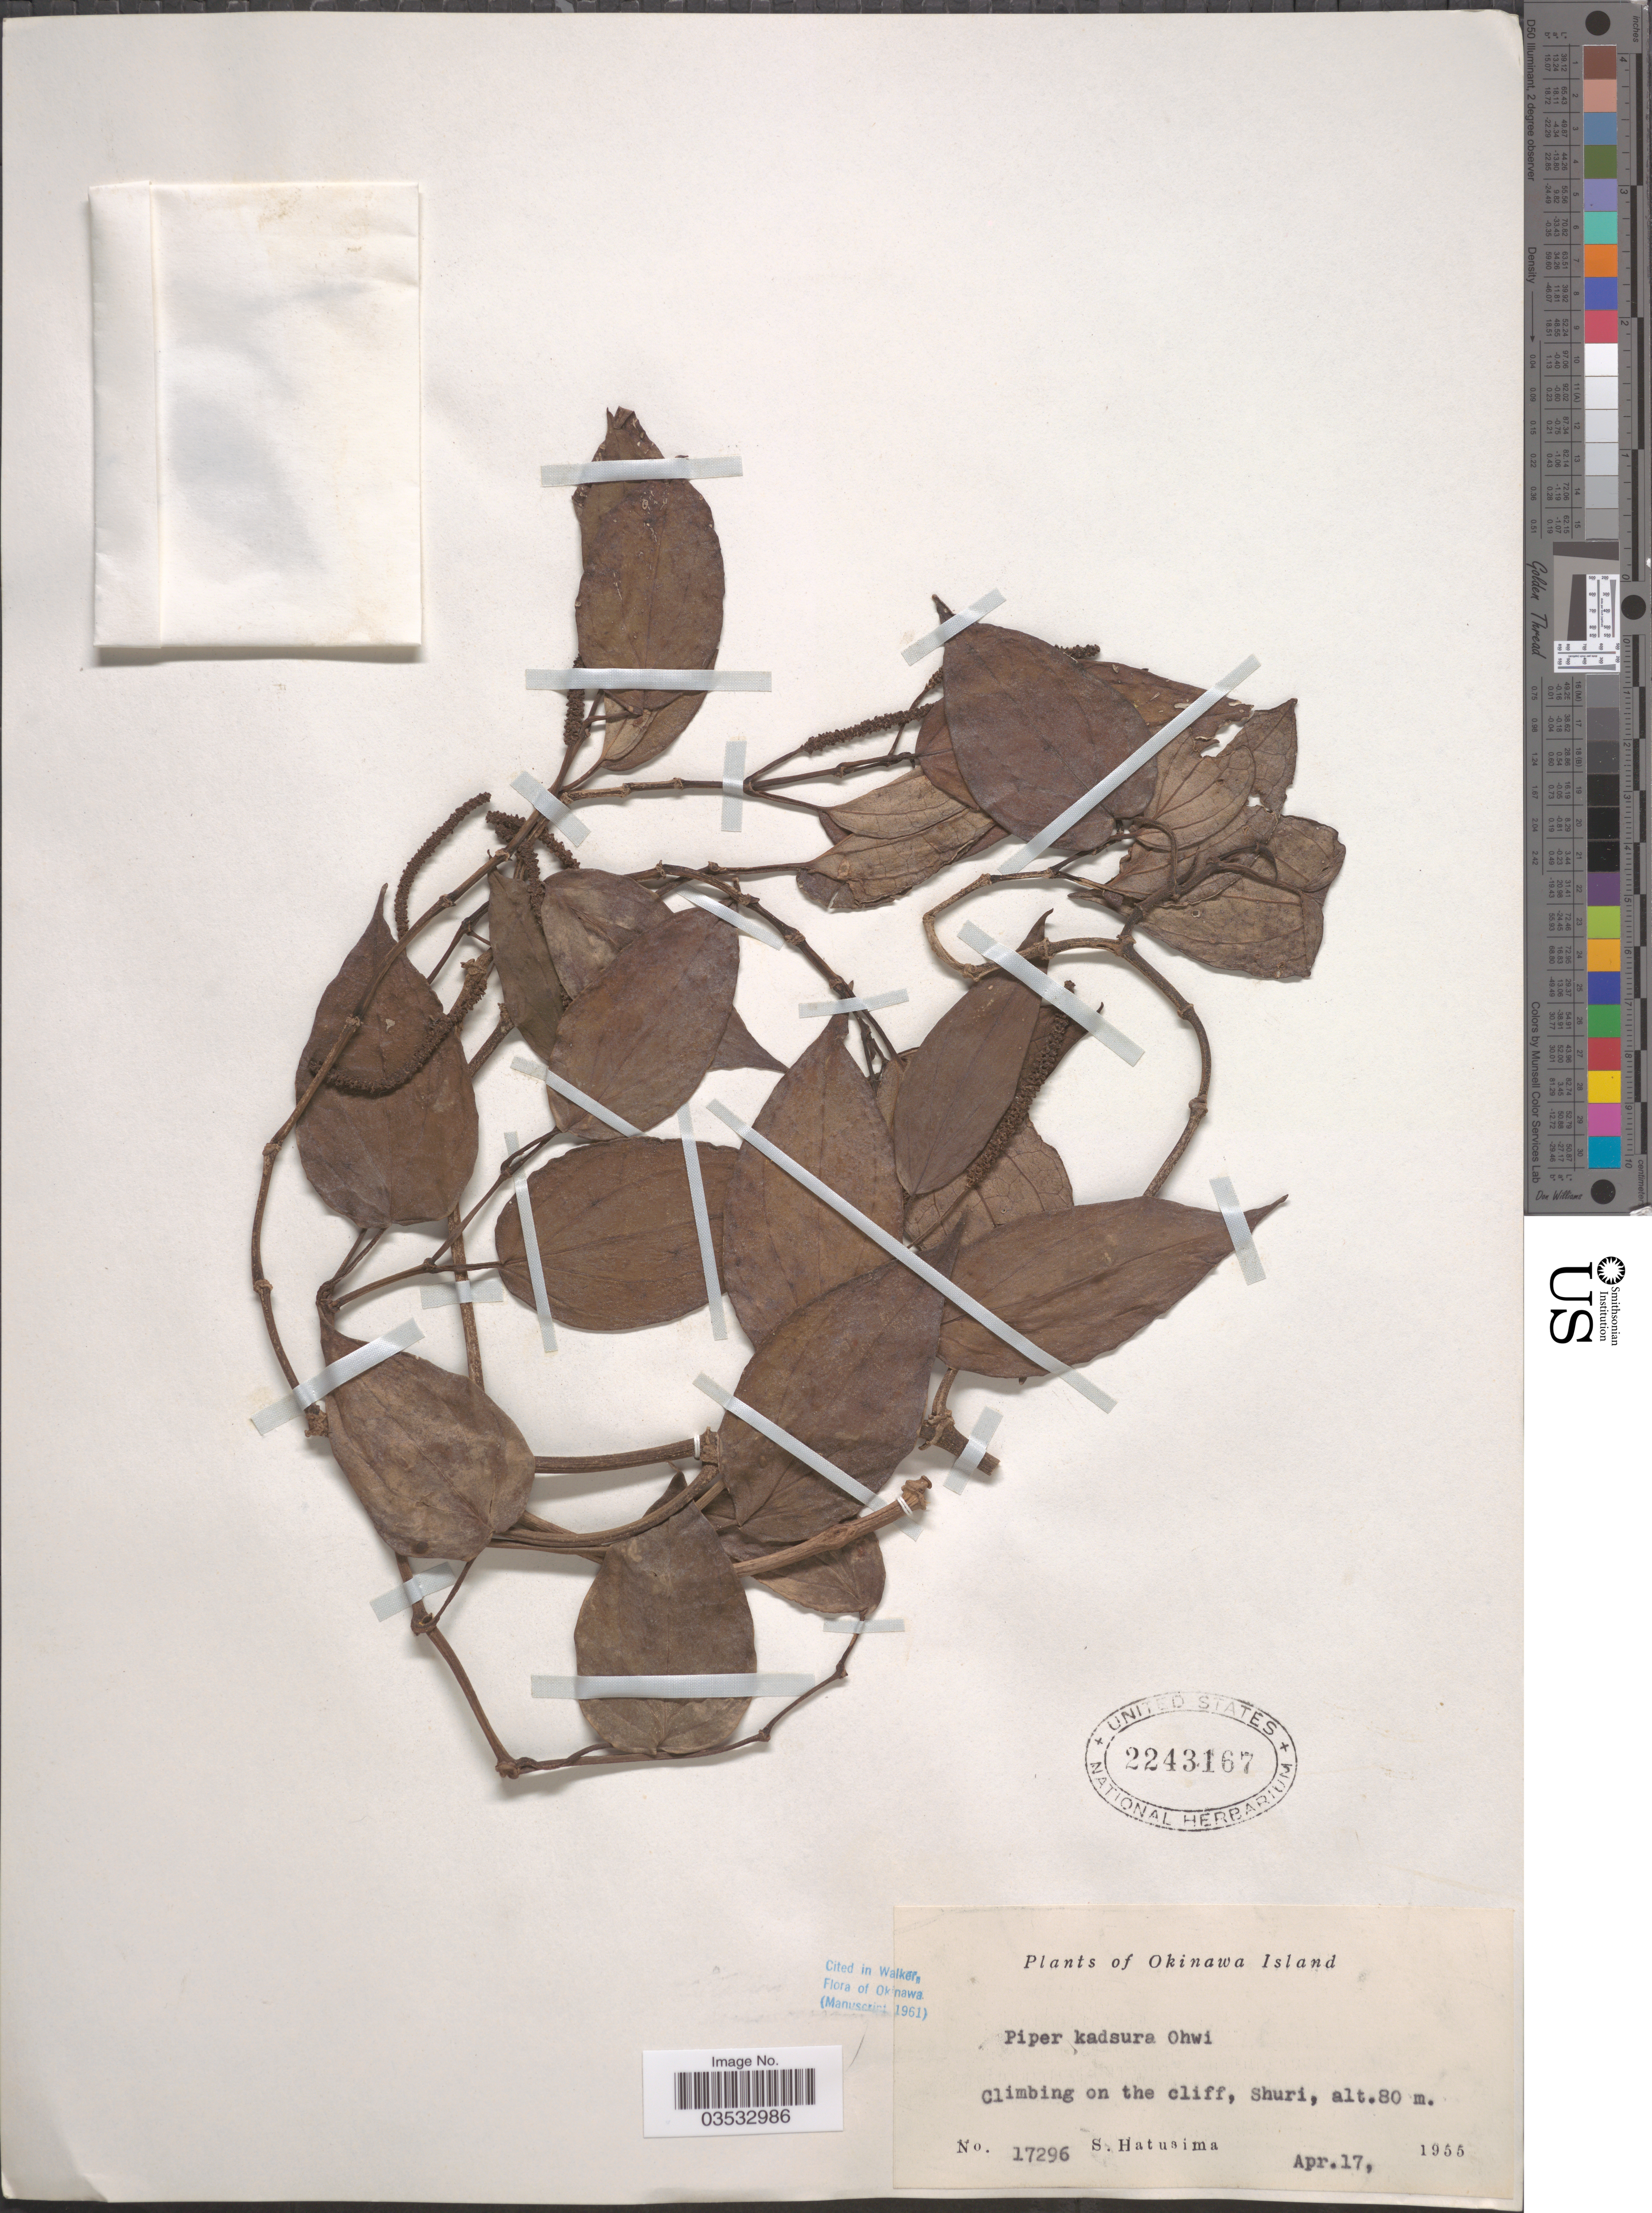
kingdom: Plantae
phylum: Tracheophyta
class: Magnoliopsida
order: Piperales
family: Piperaceae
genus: Piper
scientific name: Piper kadsura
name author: (Choisy) Ohwi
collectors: S. Hatusima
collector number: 17296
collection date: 1955-04-17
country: Japan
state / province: Okinawa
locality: Okinawa Island. Climbing on the cliff, Shuri.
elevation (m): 80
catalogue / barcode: US 2243167